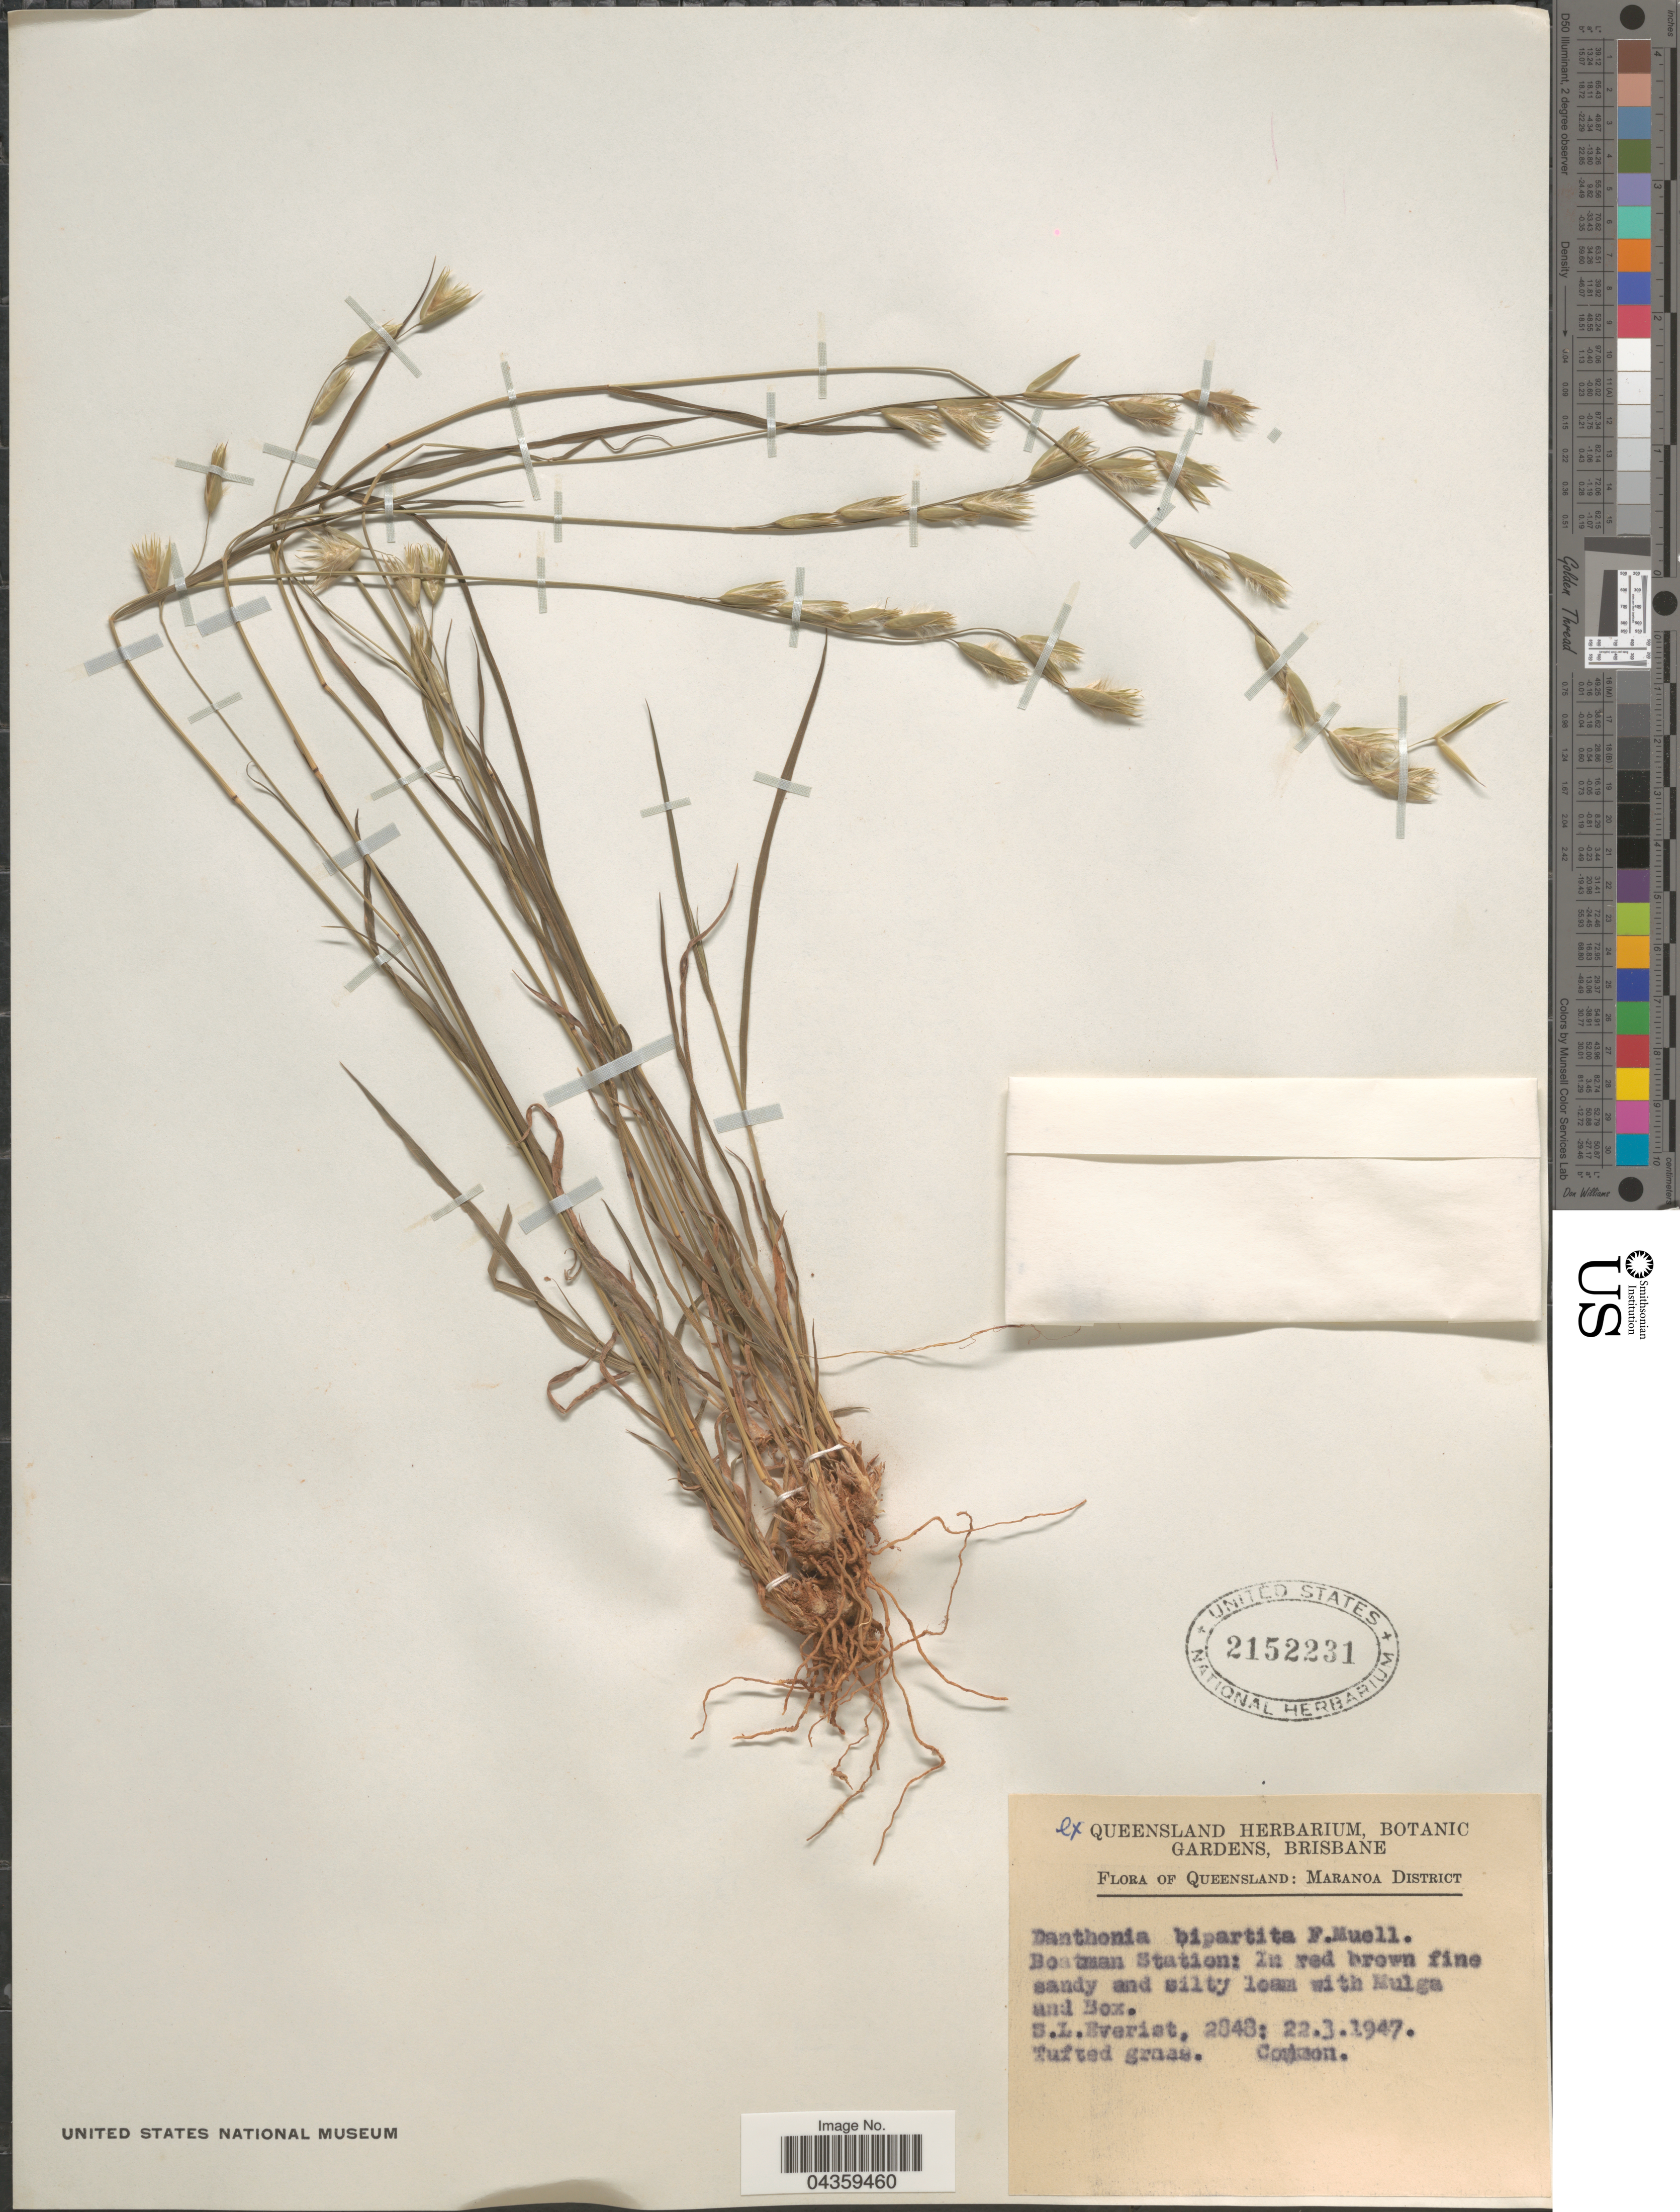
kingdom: Plantae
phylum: Tracheophyta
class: Liliopsida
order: Poales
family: Poaceae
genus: Monachather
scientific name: Monachather paradoxus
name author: Steud.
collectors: S. Everist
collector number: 2848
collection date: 1947-03-22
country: Australia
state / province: Queensland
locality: Maranoa District. Boatman Station.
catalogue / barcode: US 2152231